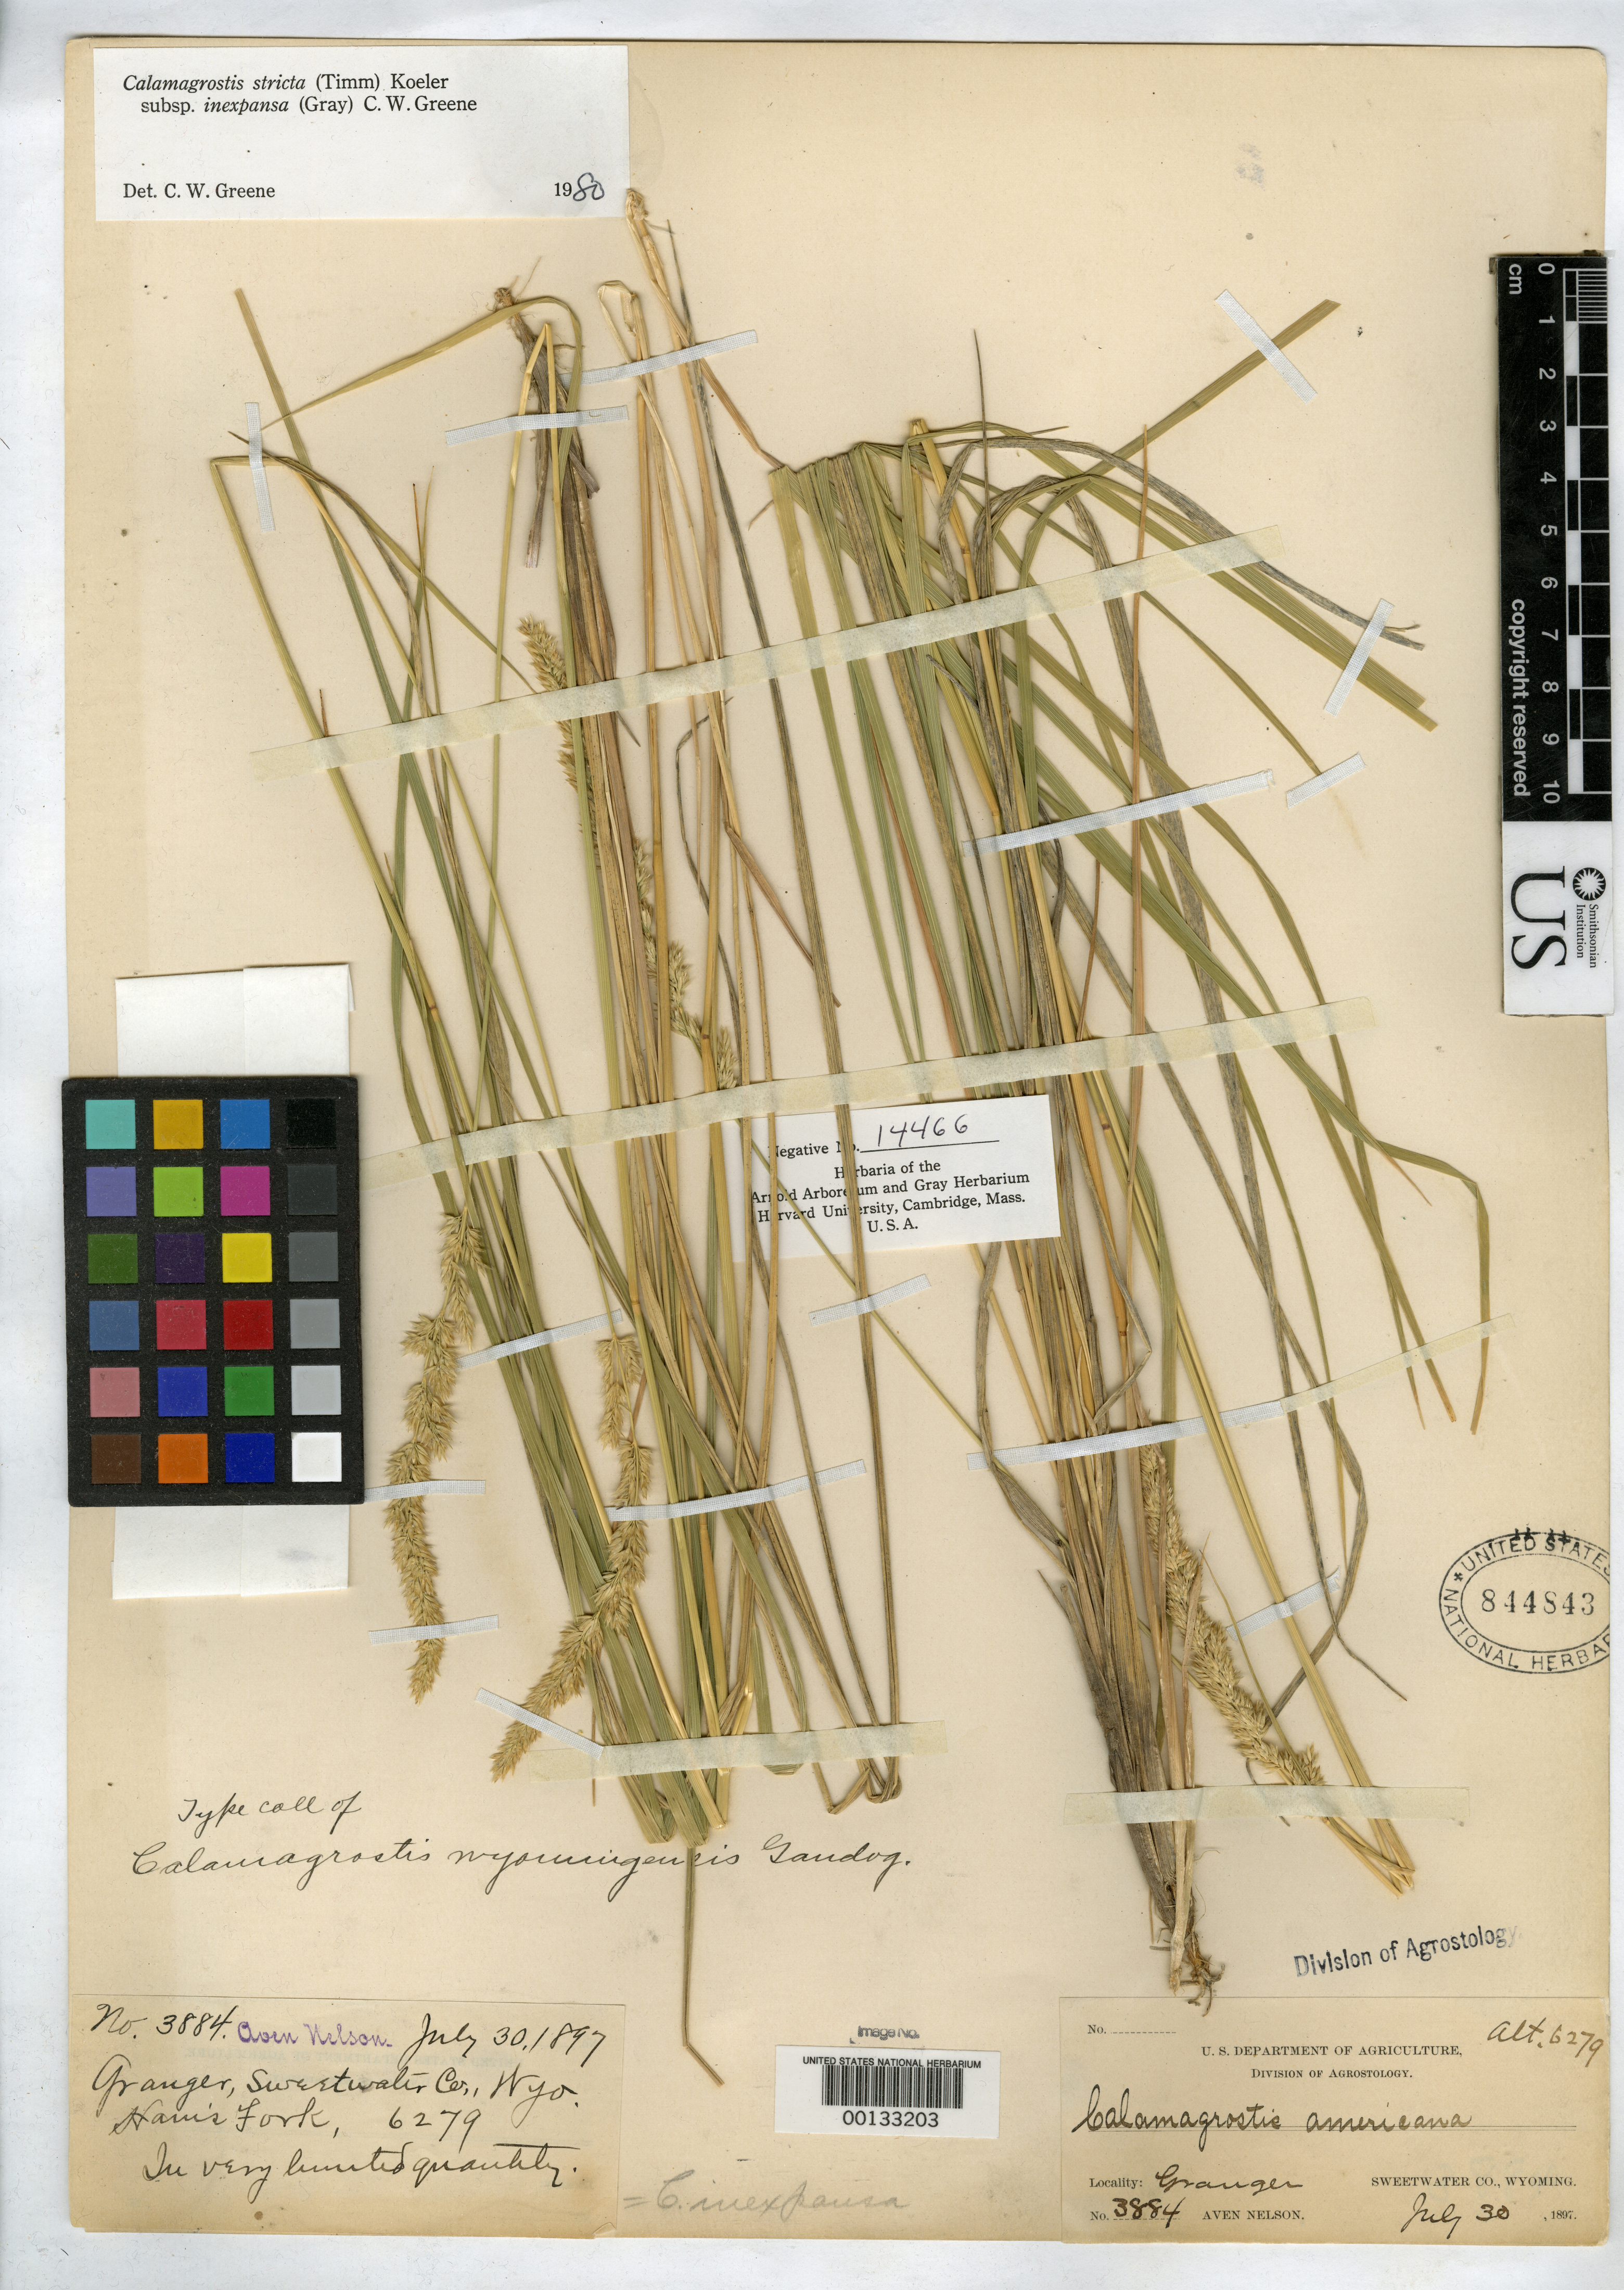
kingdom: Plantae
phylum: Tracheophyta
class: Liliopsida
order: Poales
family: Poaceae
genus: Calamagrostis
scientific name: Calamagrostis wyomingensis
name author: Gand.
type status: Type Collection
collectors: A. Nelson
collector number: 3884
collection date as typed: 30 Jul 1897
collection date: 1897-07-30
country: United States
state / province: Wyoming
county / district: Sweetwater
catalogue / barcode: US 844843